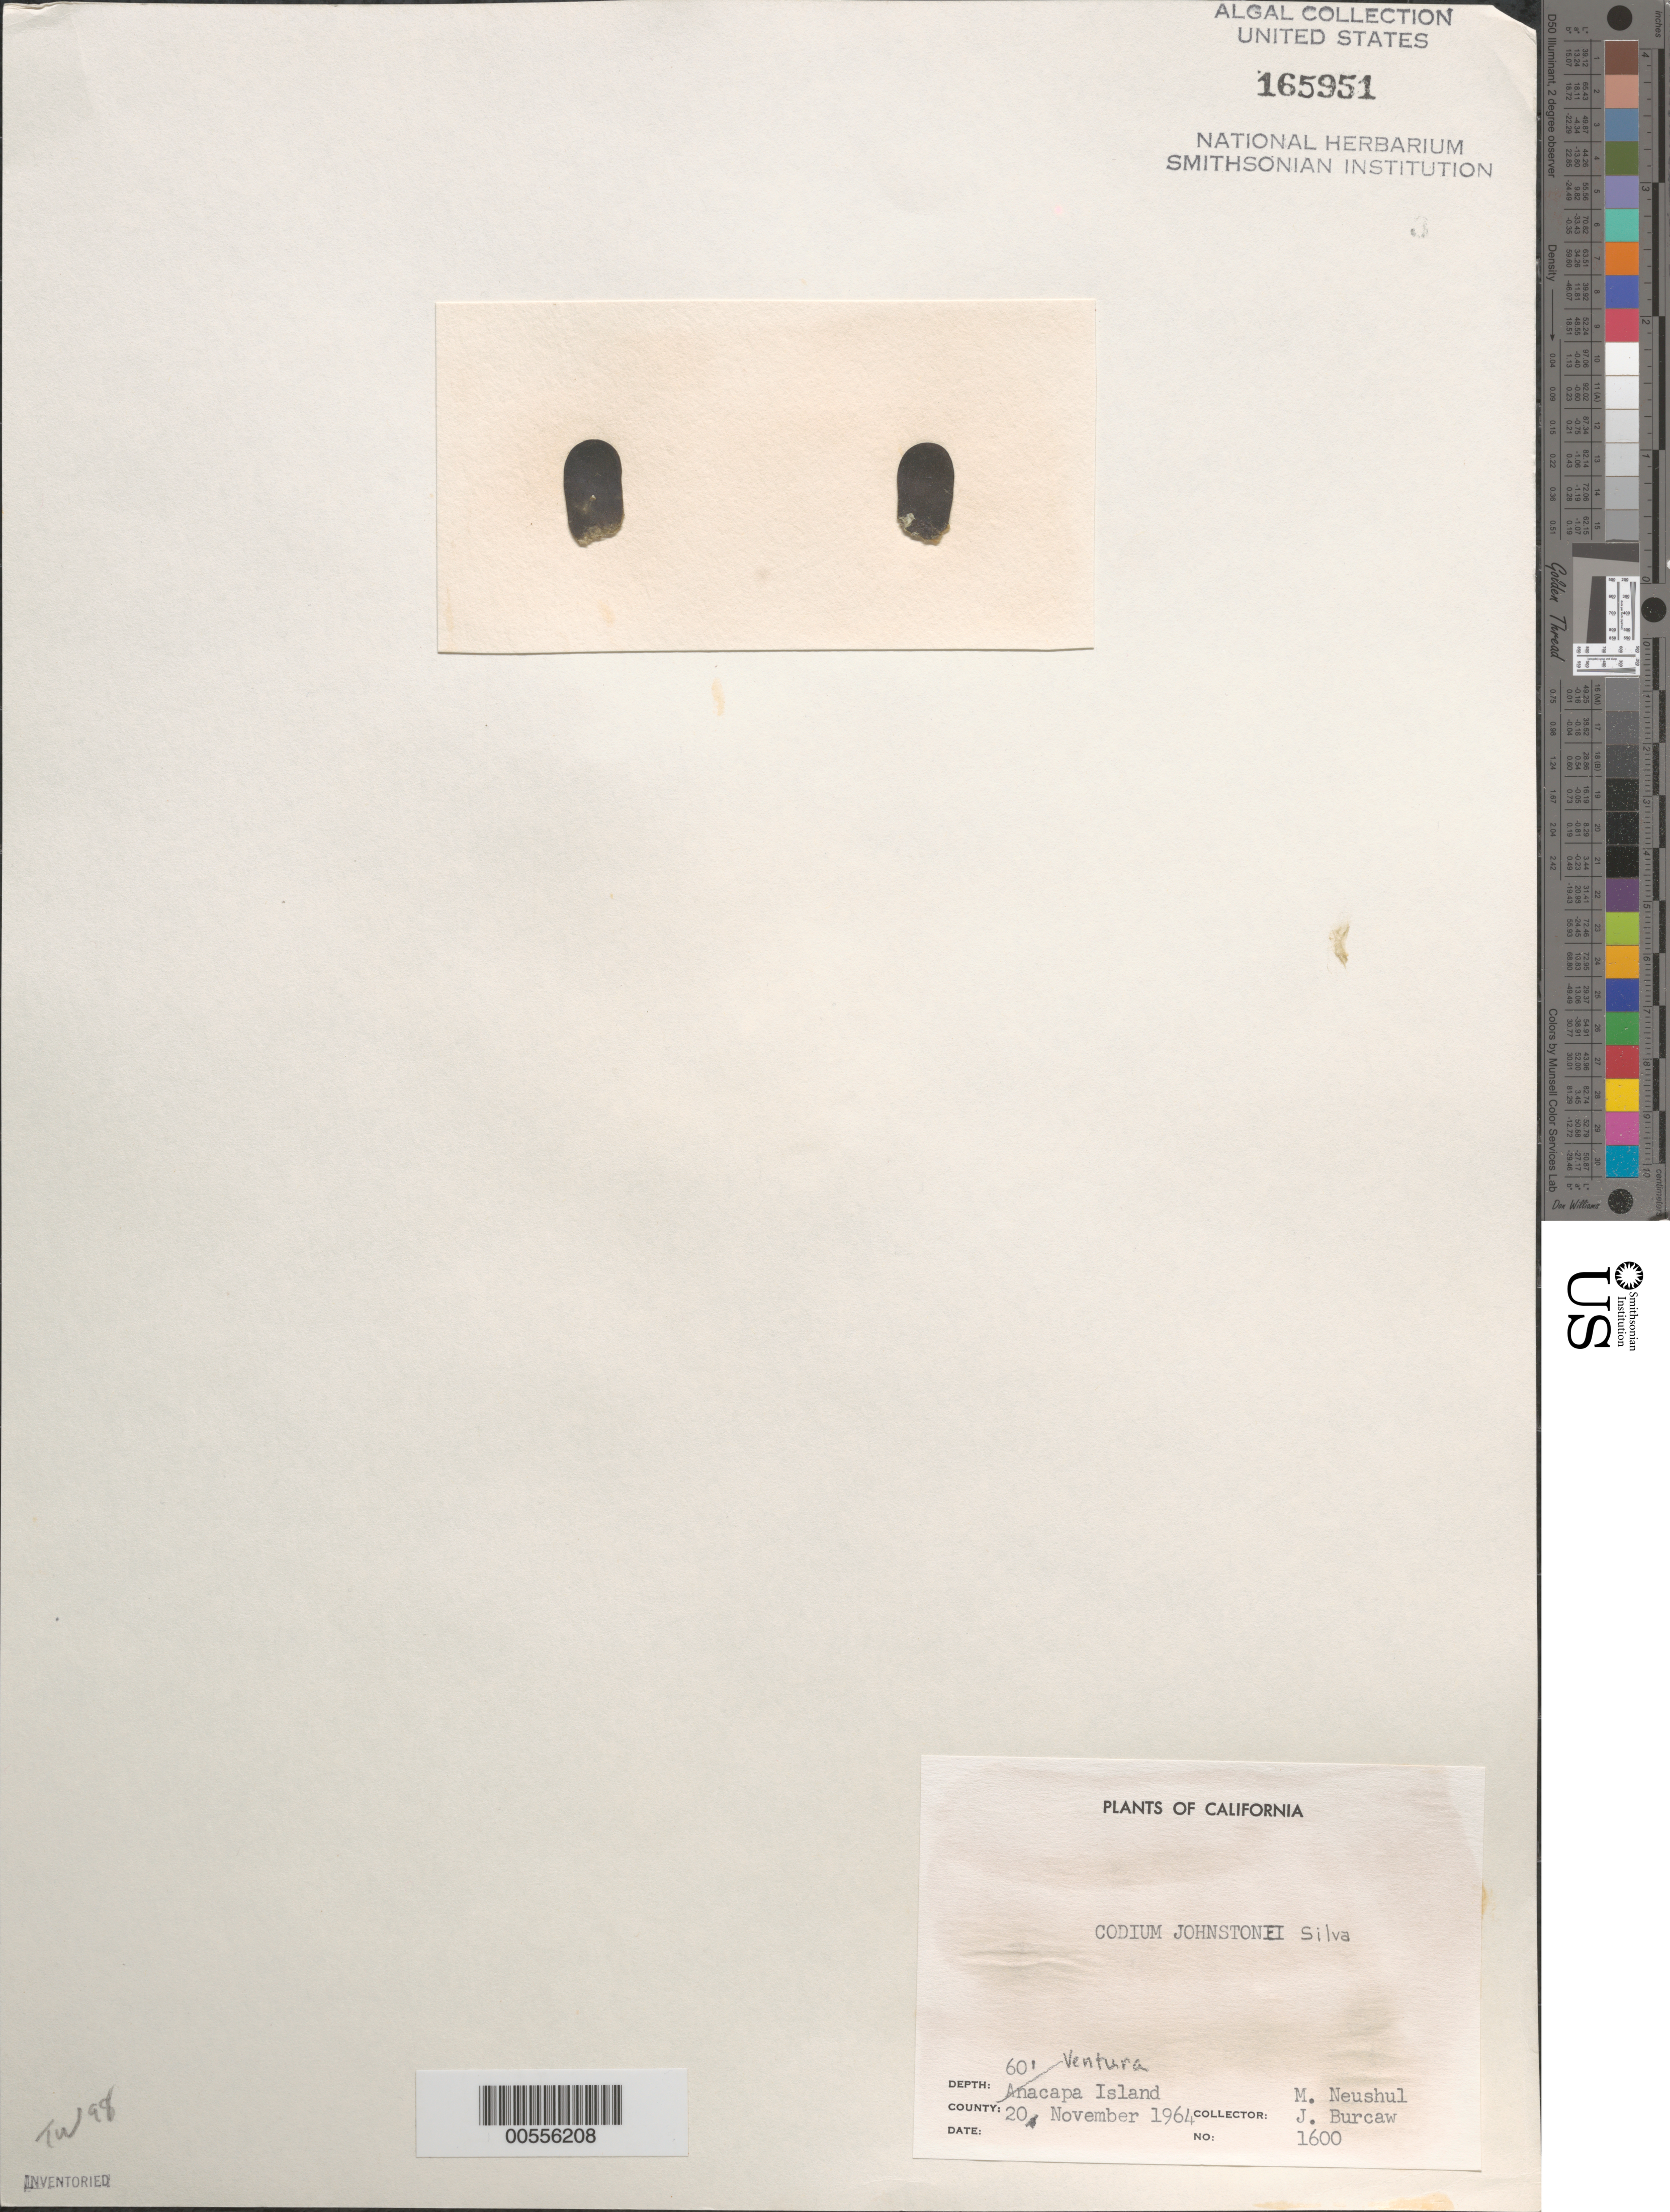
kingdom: Plantae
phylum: Chlorophyta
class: Ulvophyceae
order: Bryopsidales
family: Codiaceae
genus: Codium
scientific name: Codium johnstonei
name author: P.C. Silva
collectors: M. Neushul & J. Burcaw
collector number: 1600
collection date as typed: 20 Nov 1964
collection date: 1964-11-20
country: United States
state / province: California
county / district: Ventura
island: Anacapa Island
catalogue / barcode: US 165951